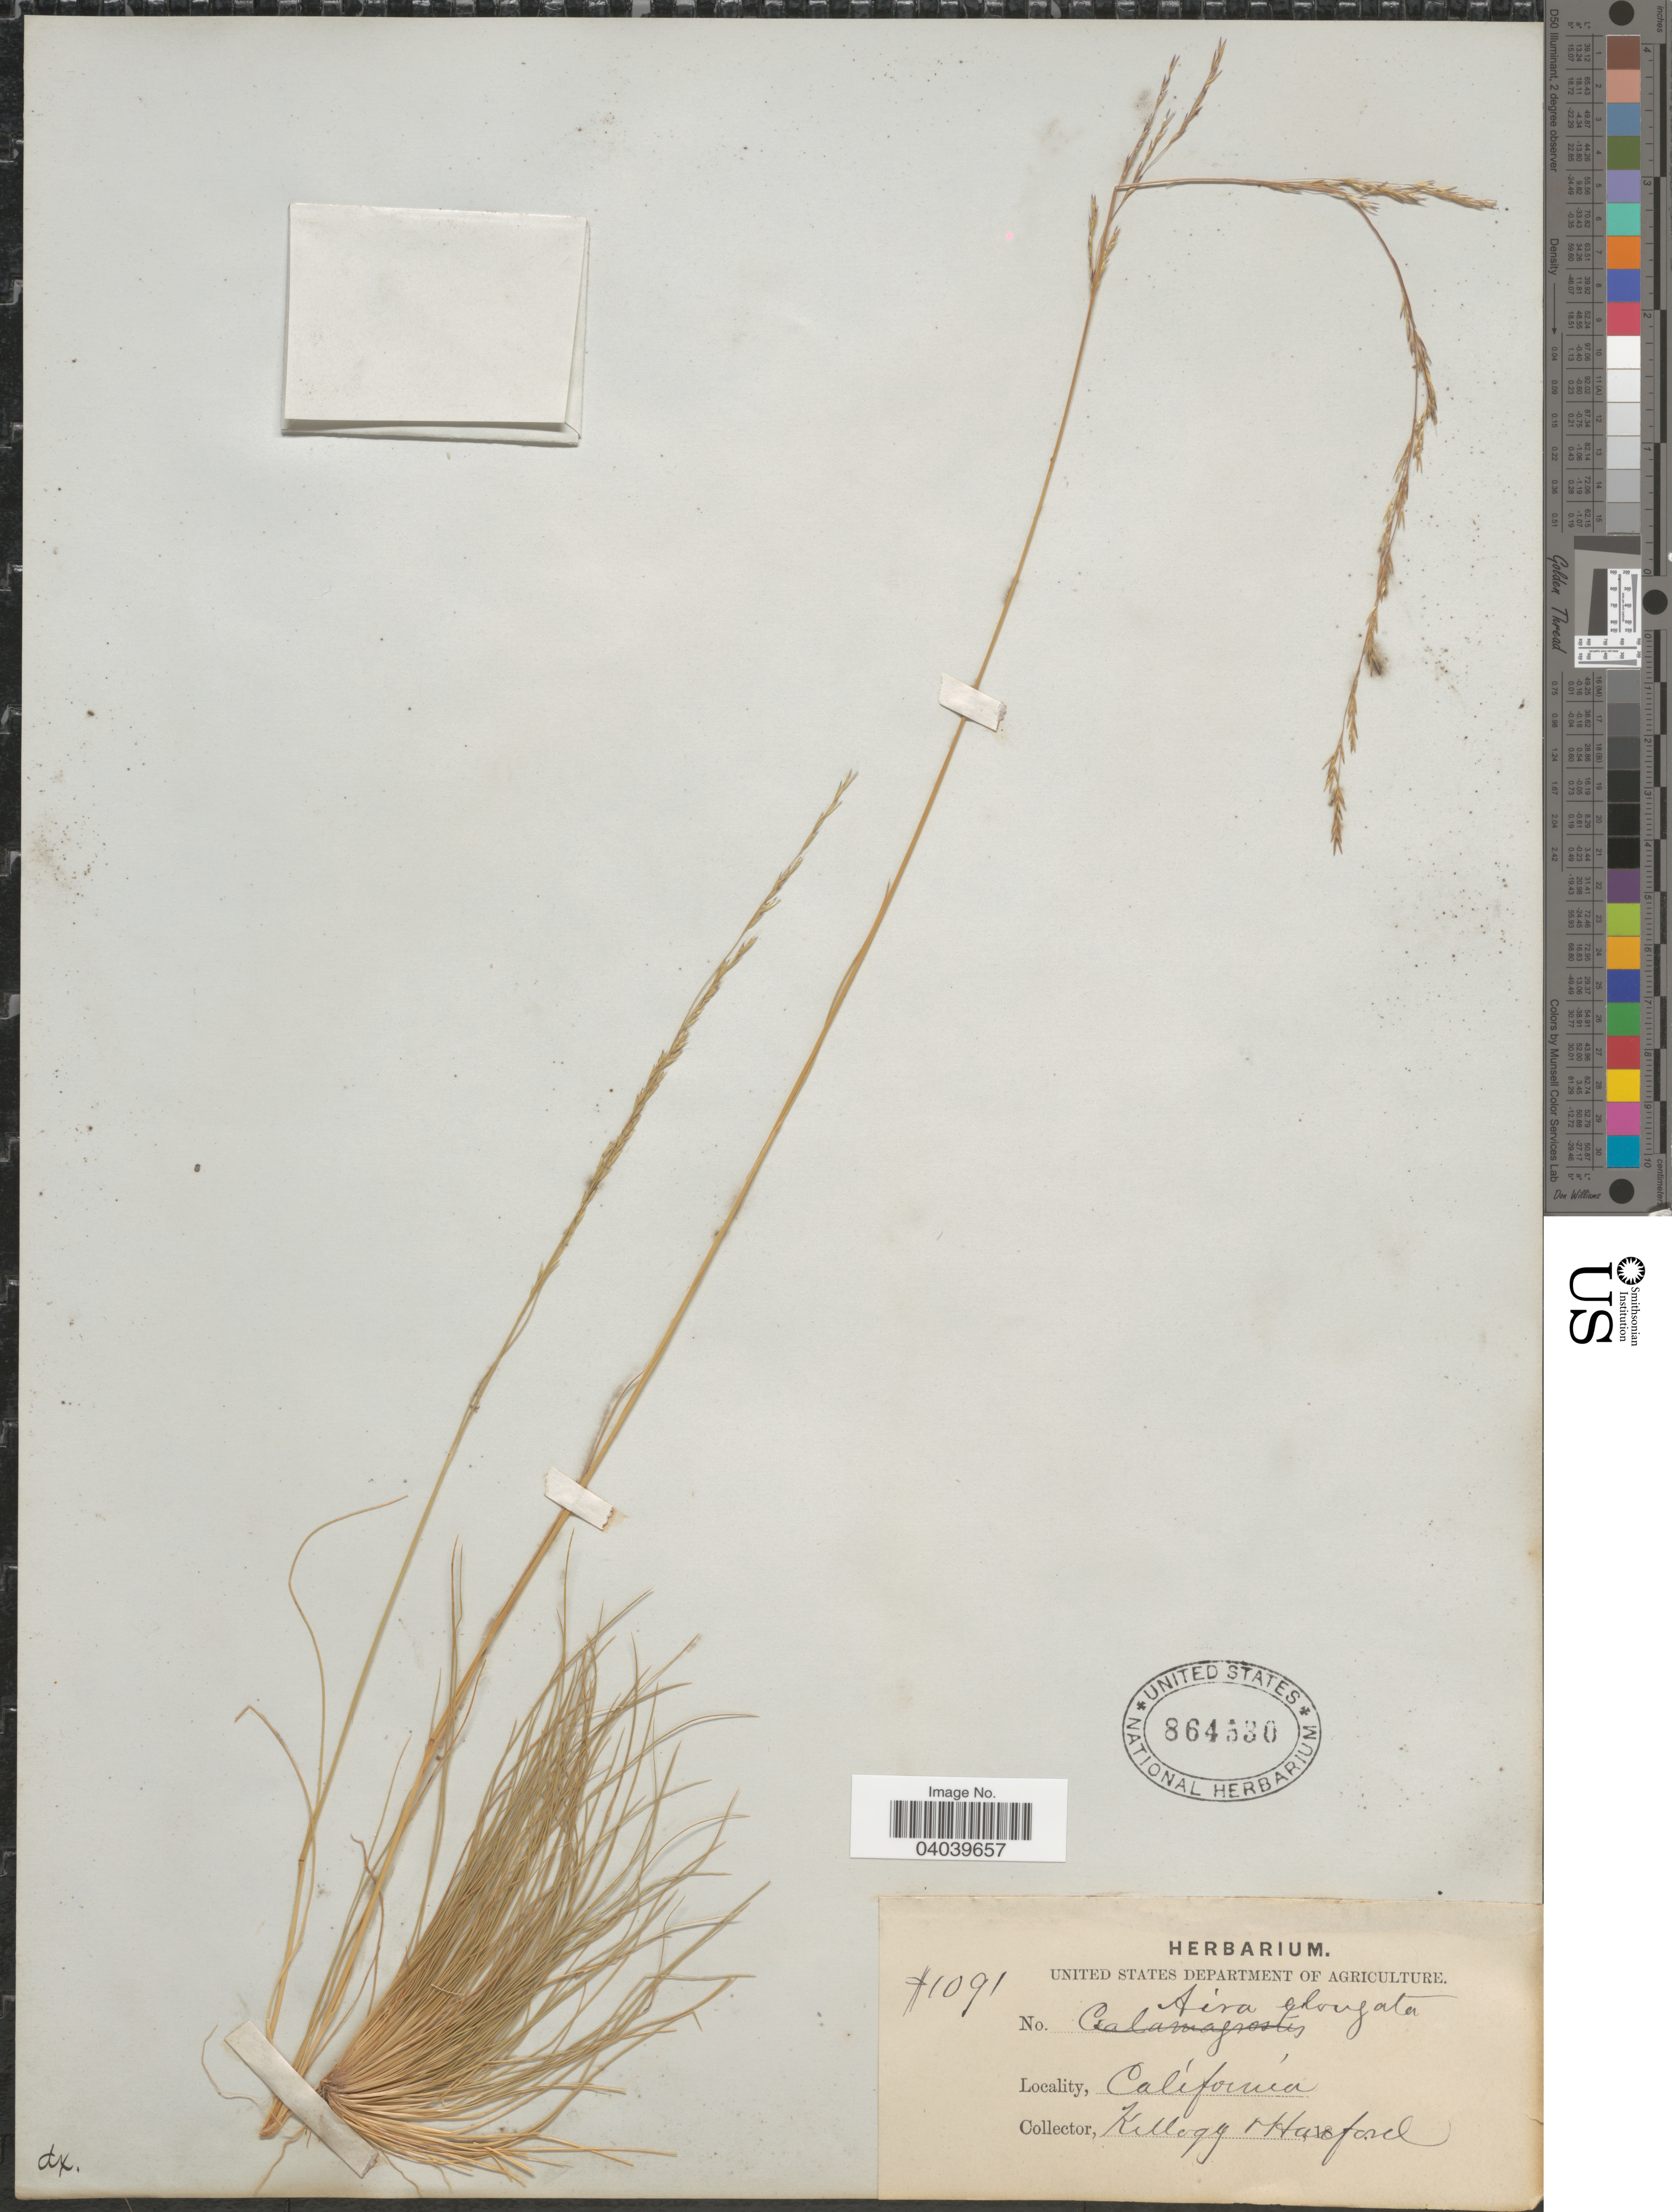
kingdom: Plantae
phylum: Tracheophyta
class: Liliopsida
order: Poales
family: Poaceae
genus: Deschampsia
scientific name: Deschampsia elongata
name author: (Hook.) Munro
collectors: -- Kellogg & Harford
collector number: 1091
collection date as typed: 18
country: United States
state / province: California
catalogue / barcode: US 864530